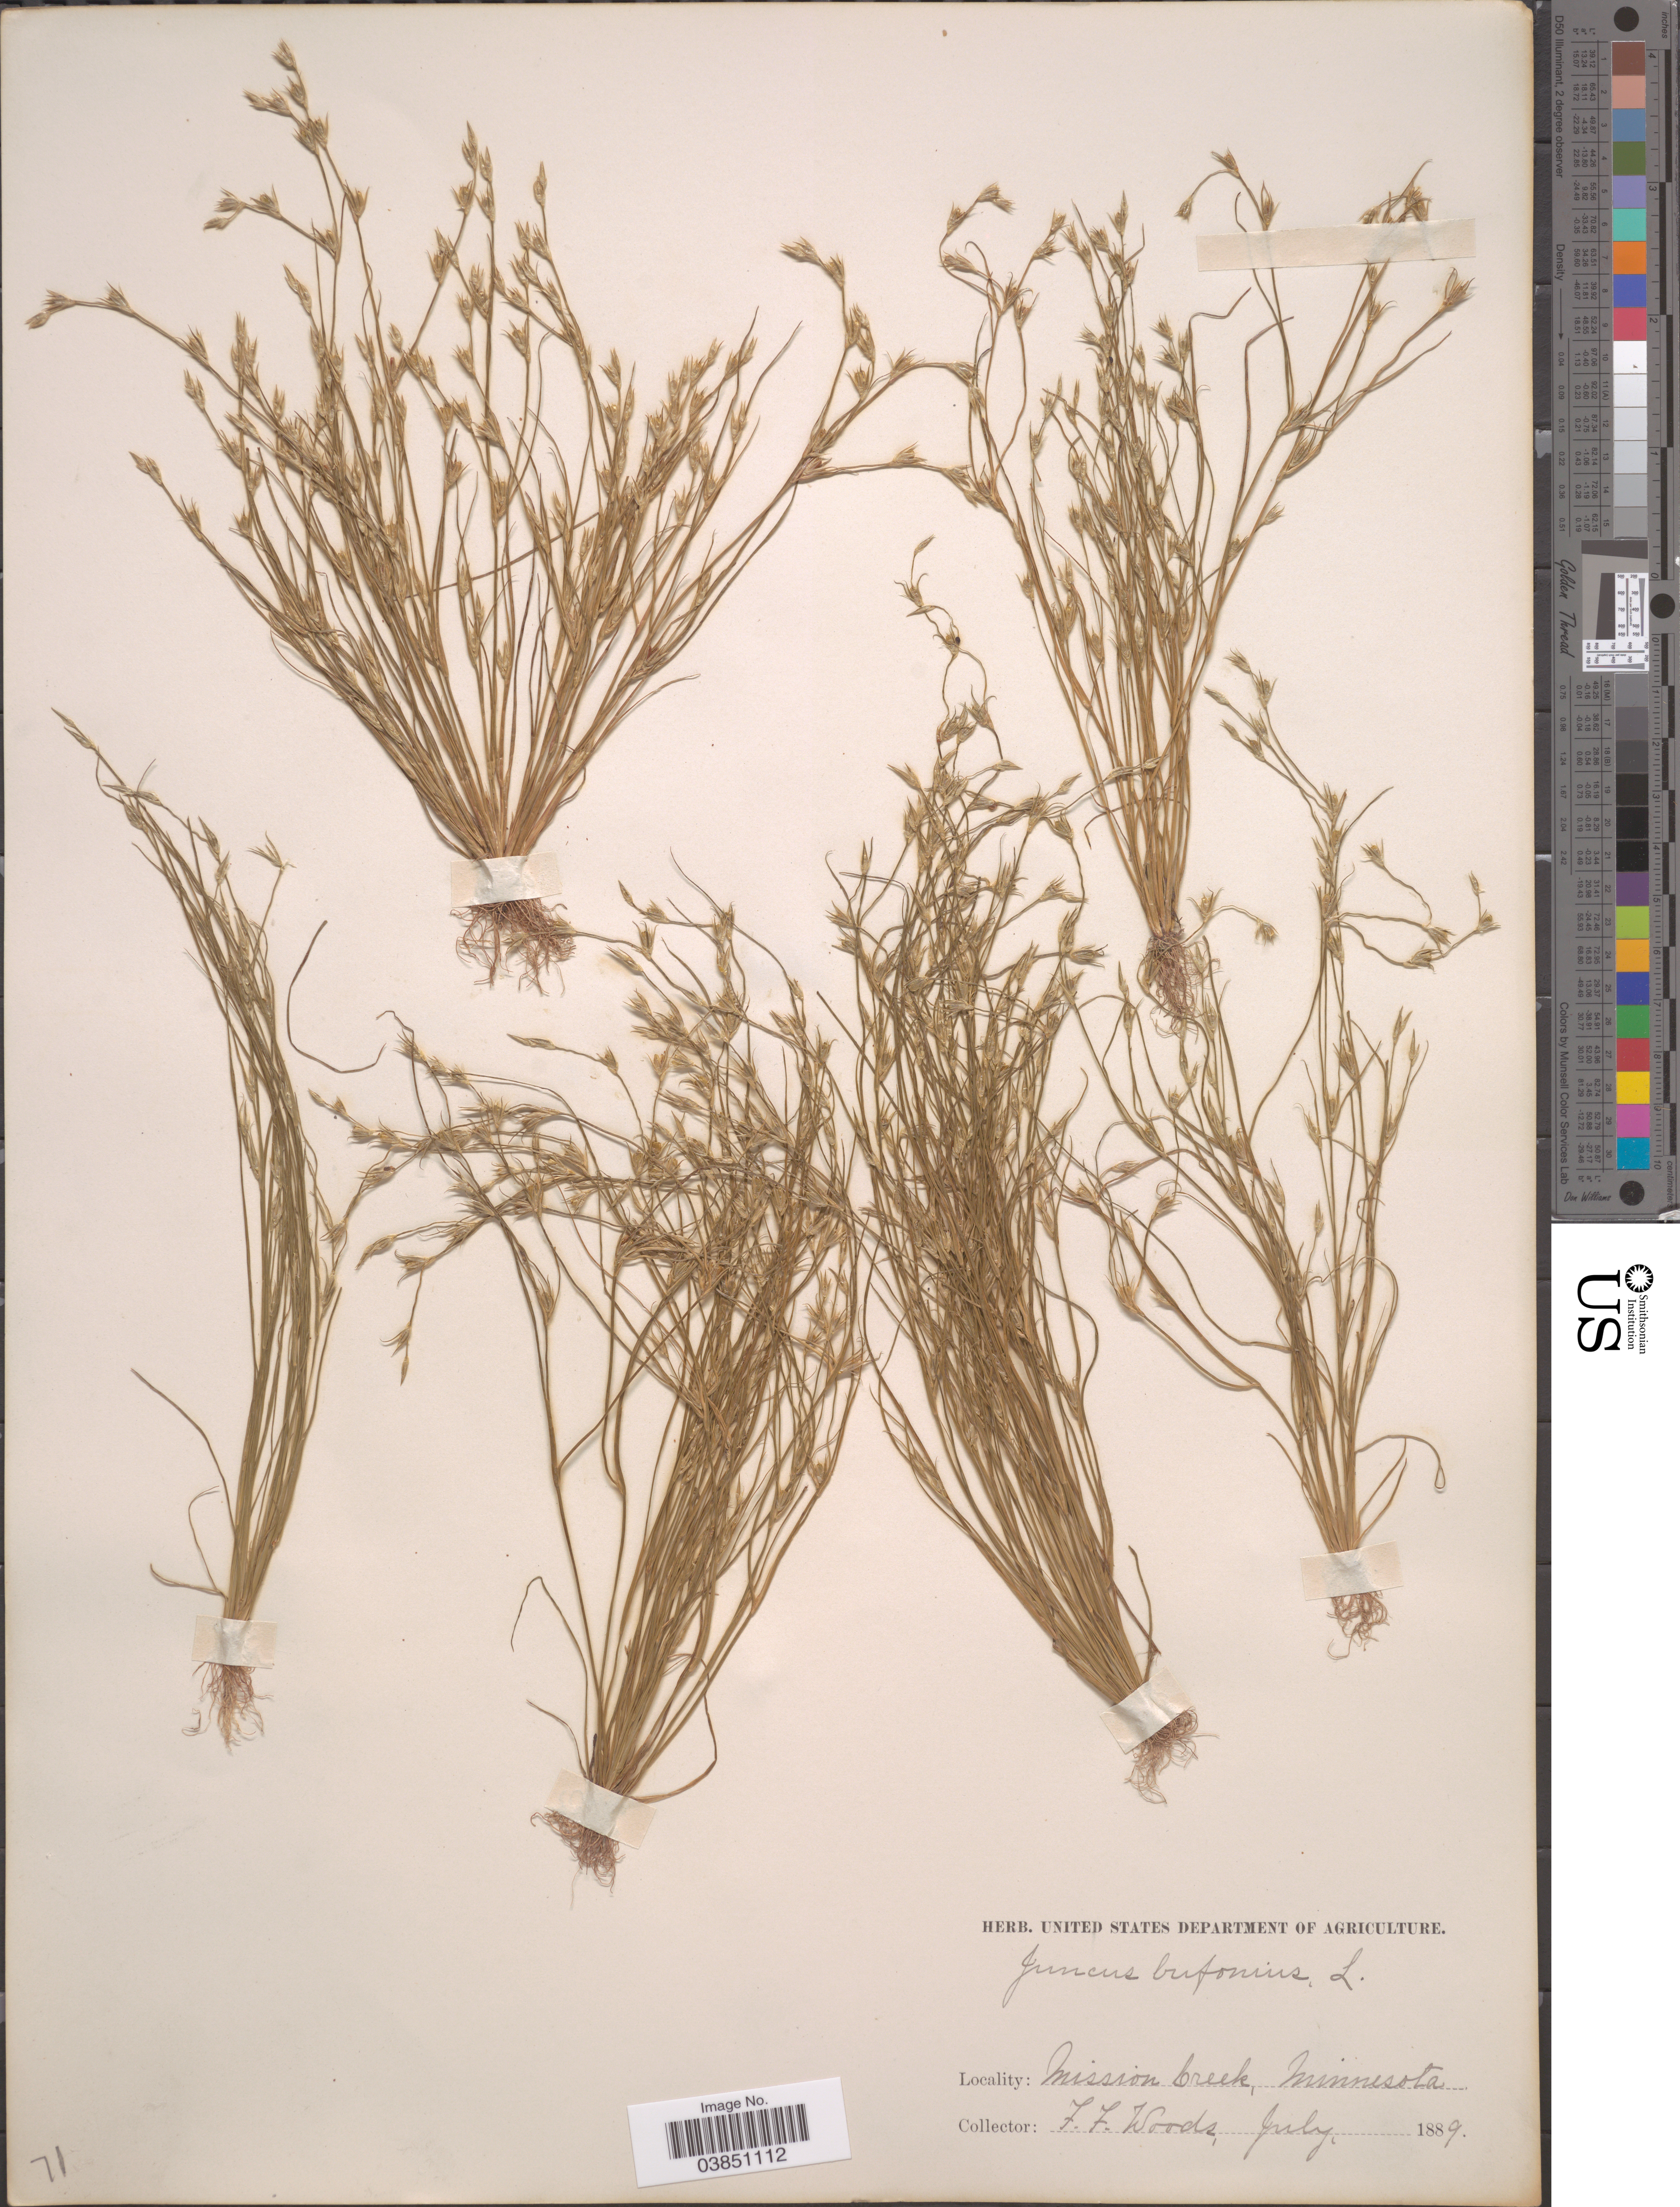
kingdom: Plantae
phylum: Tracheophyta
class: Liliopsida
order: Poales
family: Juncaceae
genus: Juncus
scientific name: Juncus bufonius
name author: L.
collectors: F. Woods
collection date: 1889-07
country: United States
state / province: Minnesota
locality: Mission Creek.